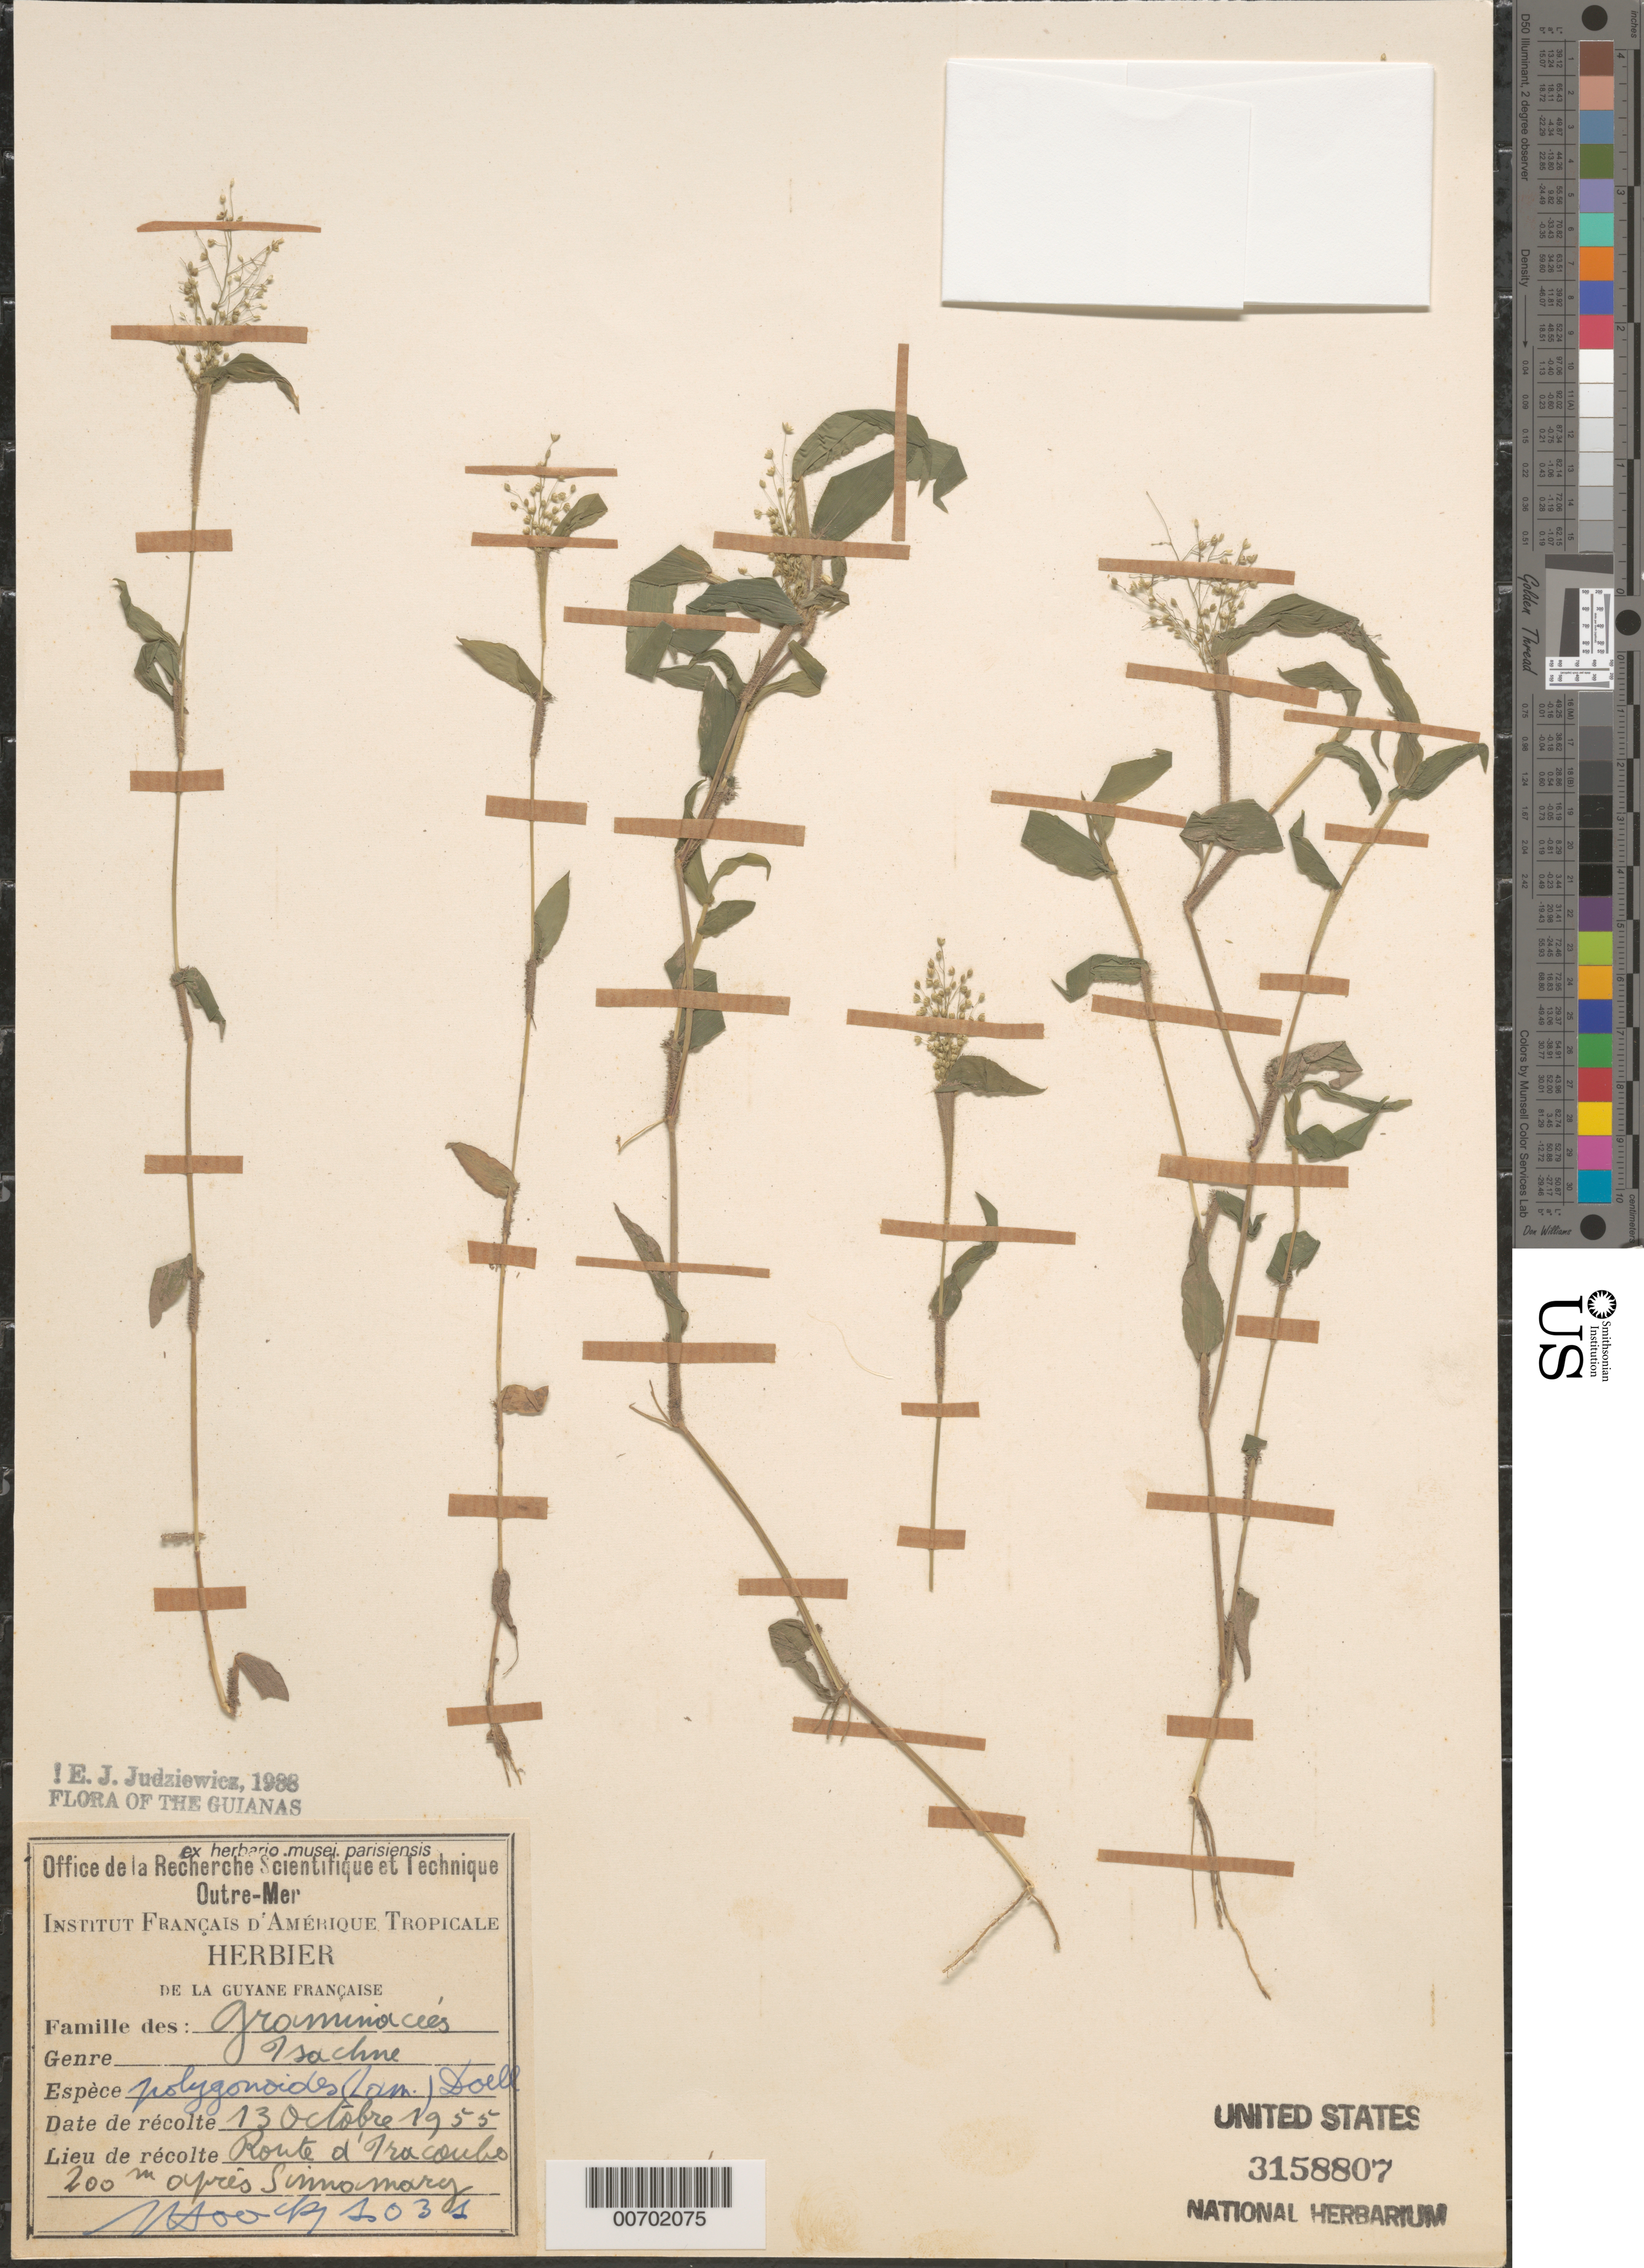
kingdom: Plantae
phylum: Tracheophyta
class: Liliopsida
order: Poales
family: Poaceae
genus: Isachne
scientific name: Isachne polygonoides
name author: (Lam.) Döll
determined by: Judziewicz, E. J.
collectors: J. Hoock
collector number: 1031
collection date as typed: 13-Oct-55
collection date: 1955-10-13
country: French Guiana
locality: Route de Iracoubo, aprés Sinnamary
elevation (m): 200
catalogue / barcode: US 3158807